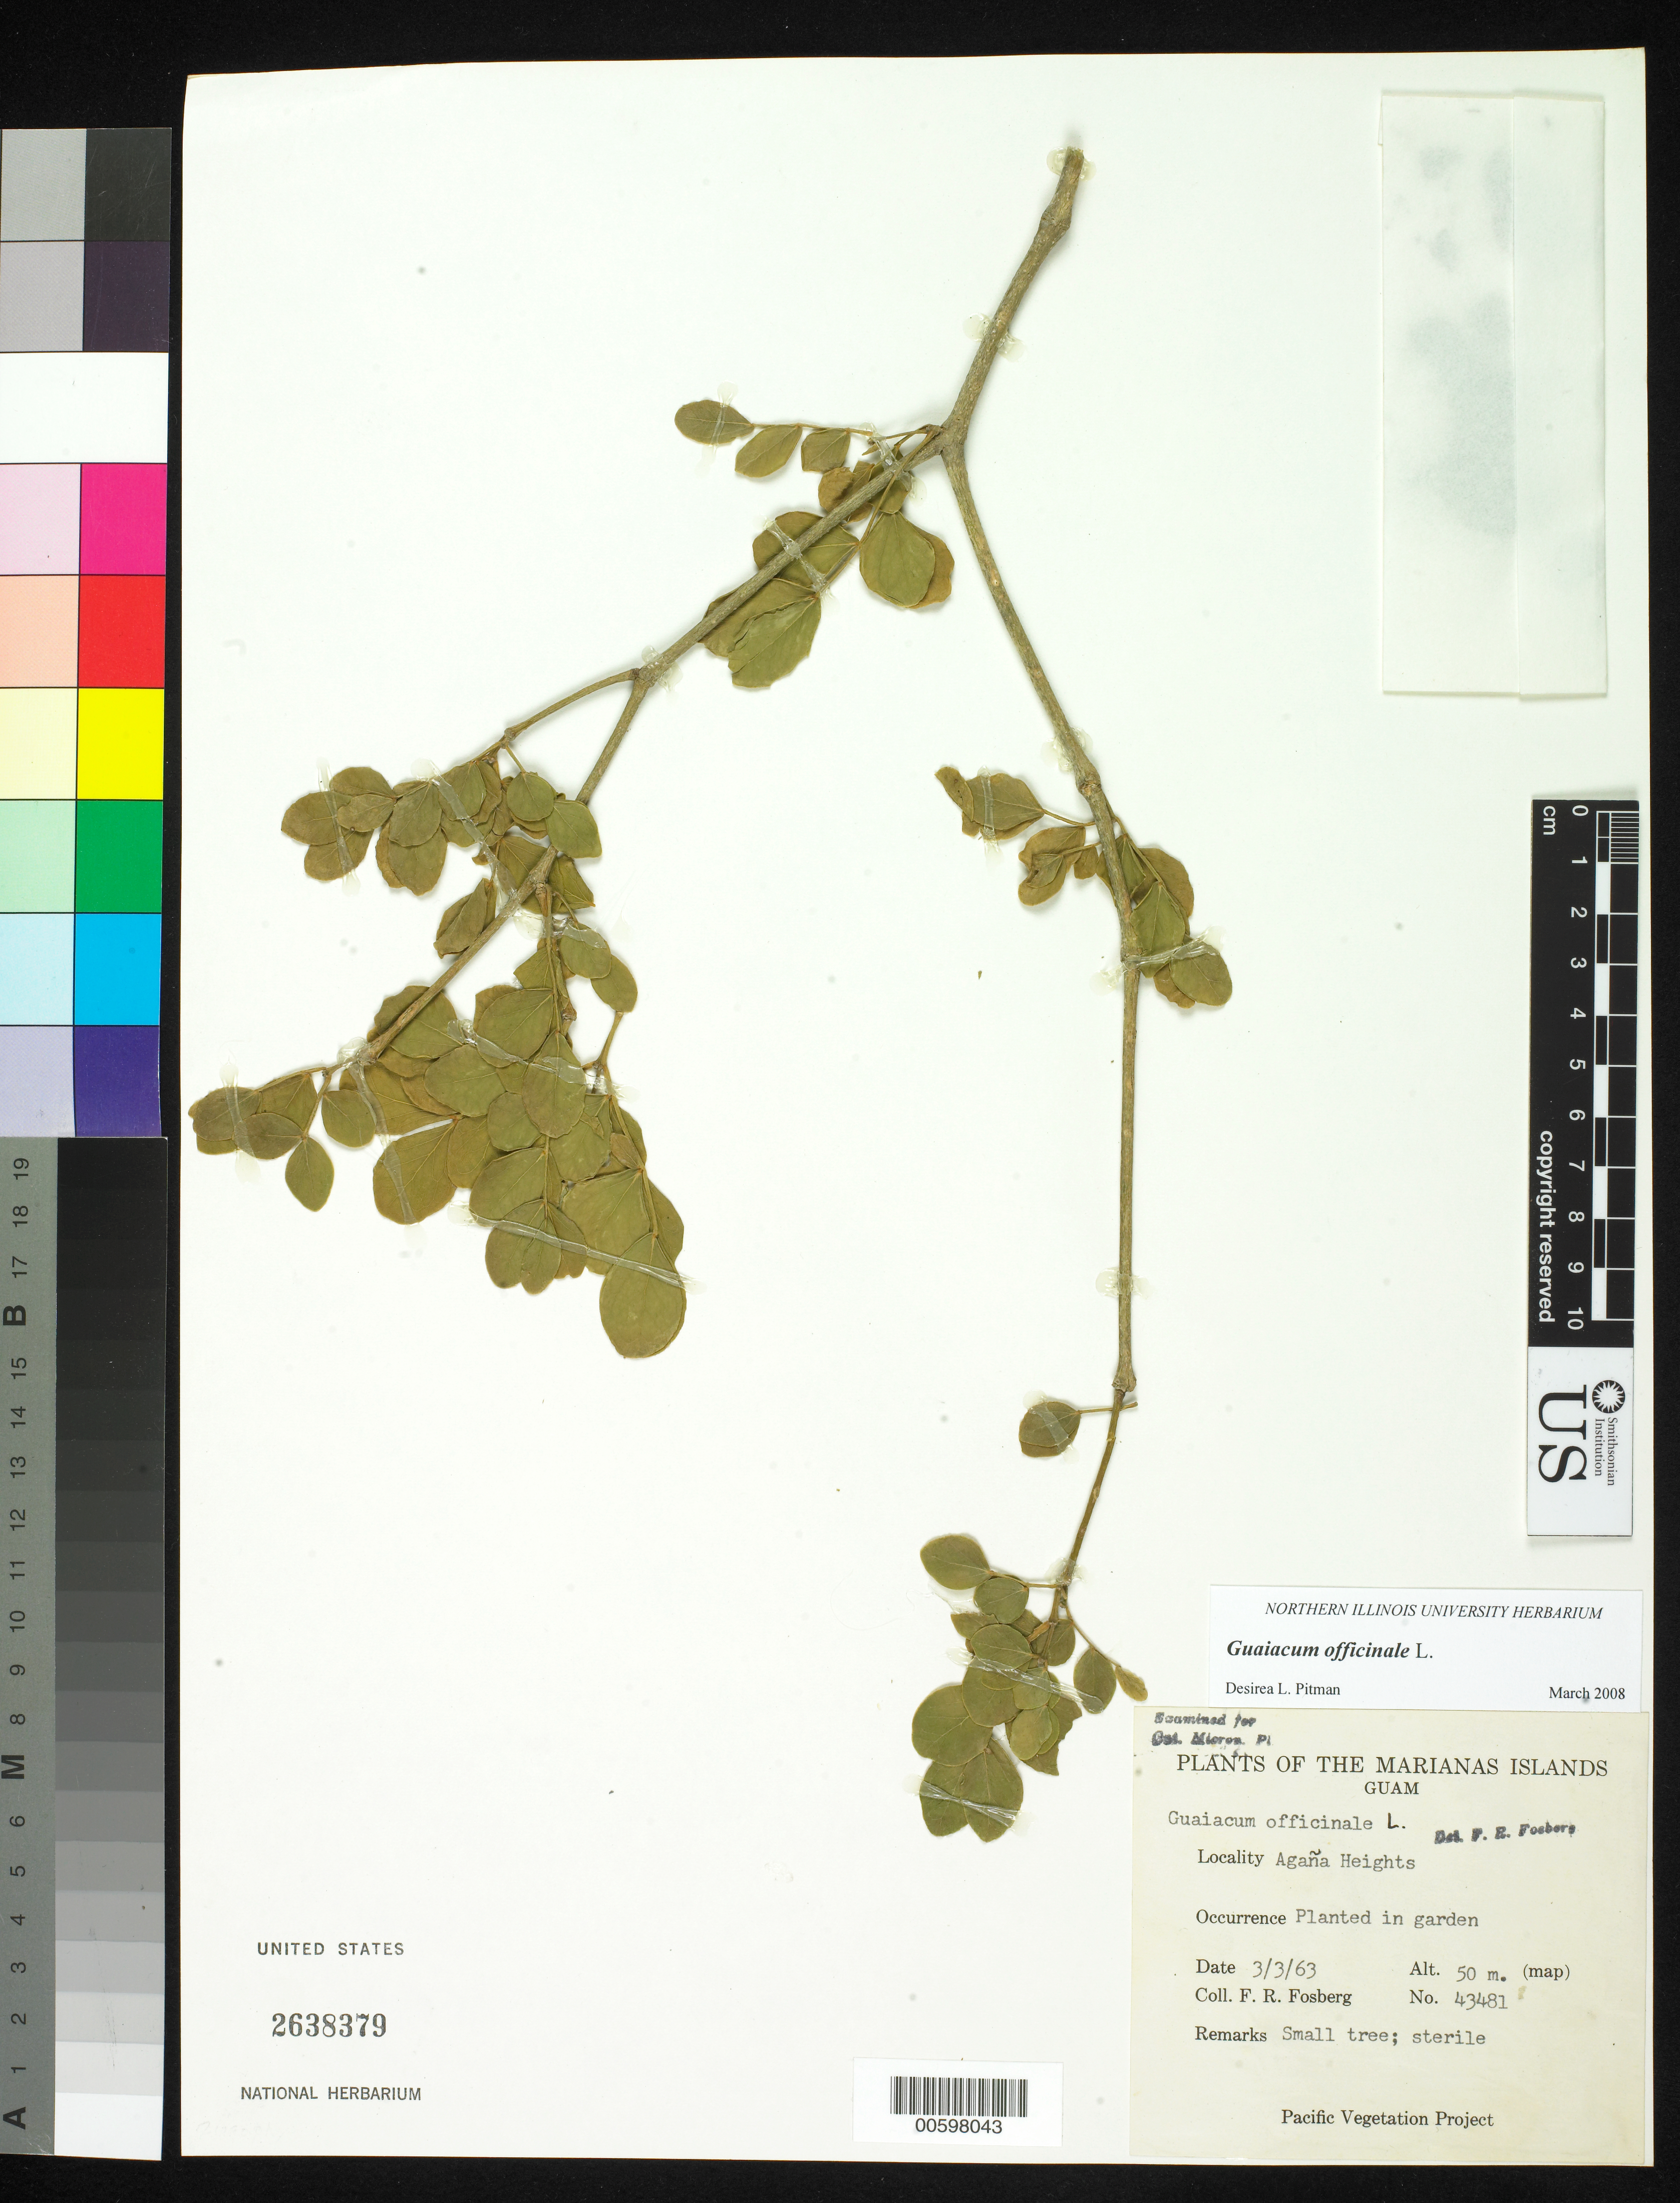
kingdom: Plantae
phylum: Tracheophyta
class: Magnoliopsida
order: Zygophyllales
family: Zygophyllaceae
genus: Guaiacum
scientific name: Guaiacum officinale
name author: L.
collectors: F. R. Fosberg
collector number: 43481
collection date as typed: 03 Mar 1963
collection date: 1963-03-03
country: Guam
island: Guam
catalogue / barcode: US 2638379